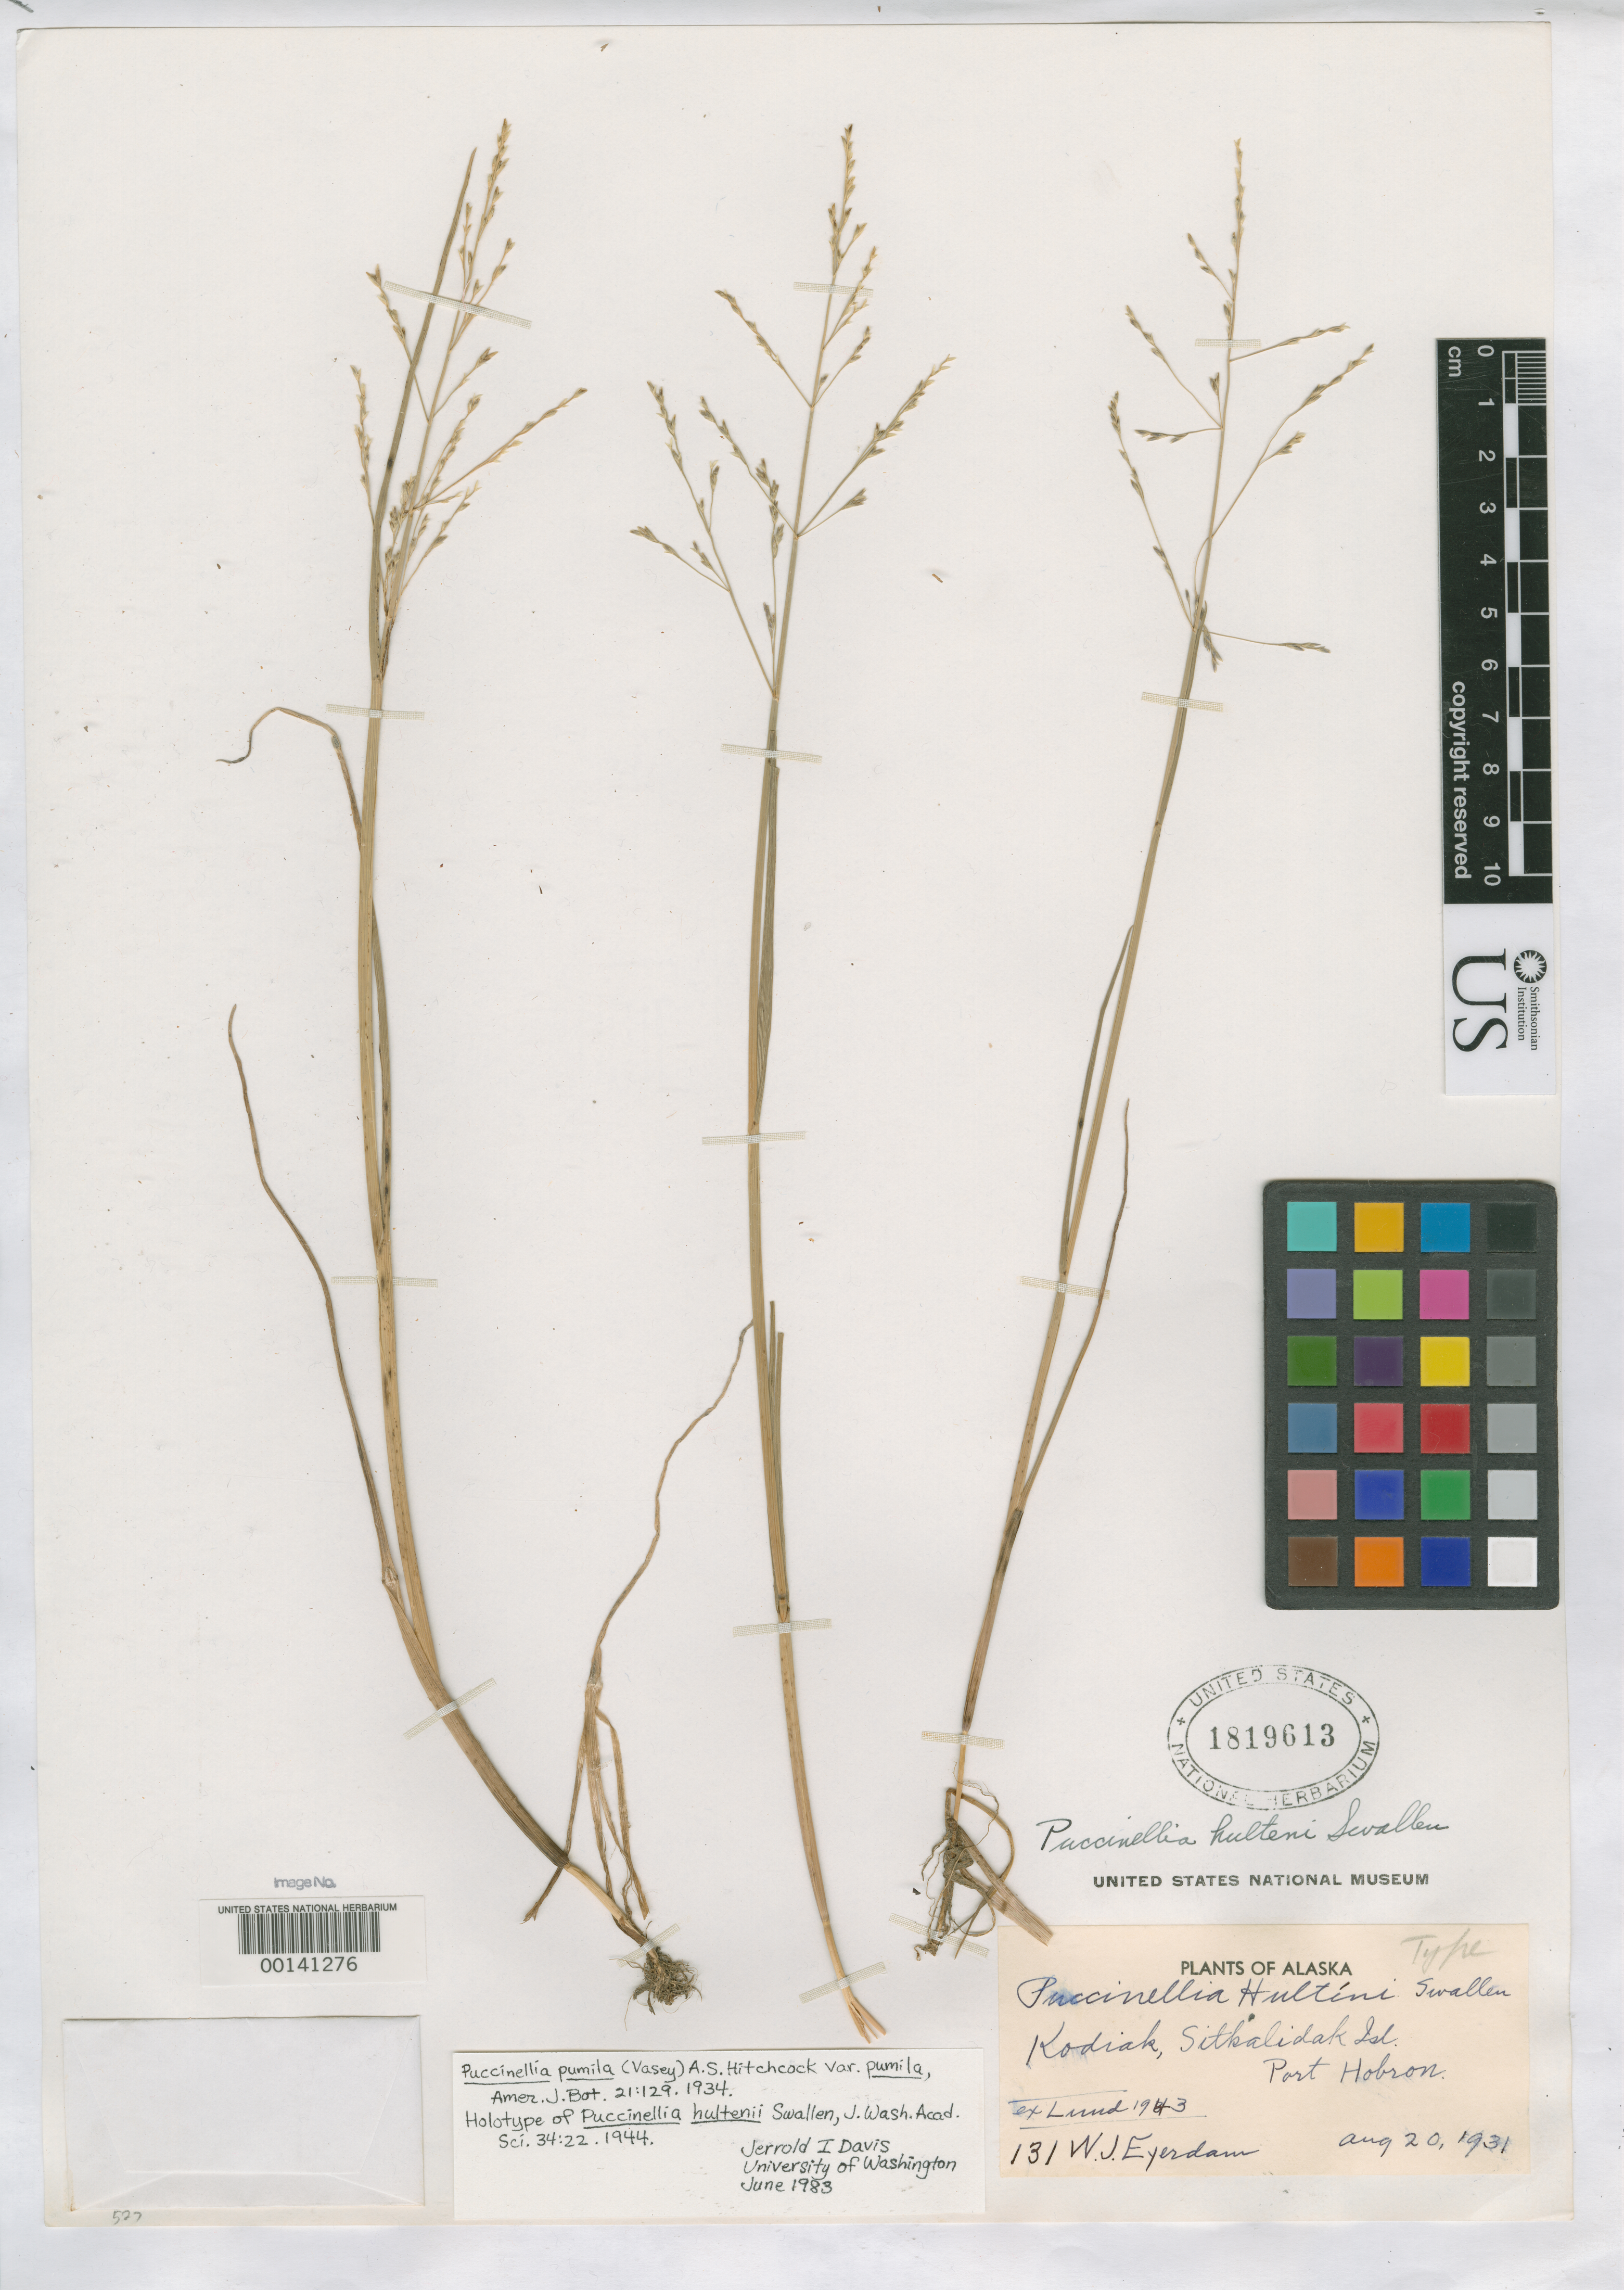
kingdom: Plantae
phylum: Tracheophyta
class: Liliopsida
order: Poales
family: Poaceae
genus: Puccinellia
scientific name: Puccinellia hultenii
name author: Swallen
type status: Holotype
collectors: W. J. Eyerdam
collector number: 131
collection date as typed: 20 Aug 1931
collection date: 1931-08-20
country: United States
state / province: Alaska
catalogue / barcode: US 1819613